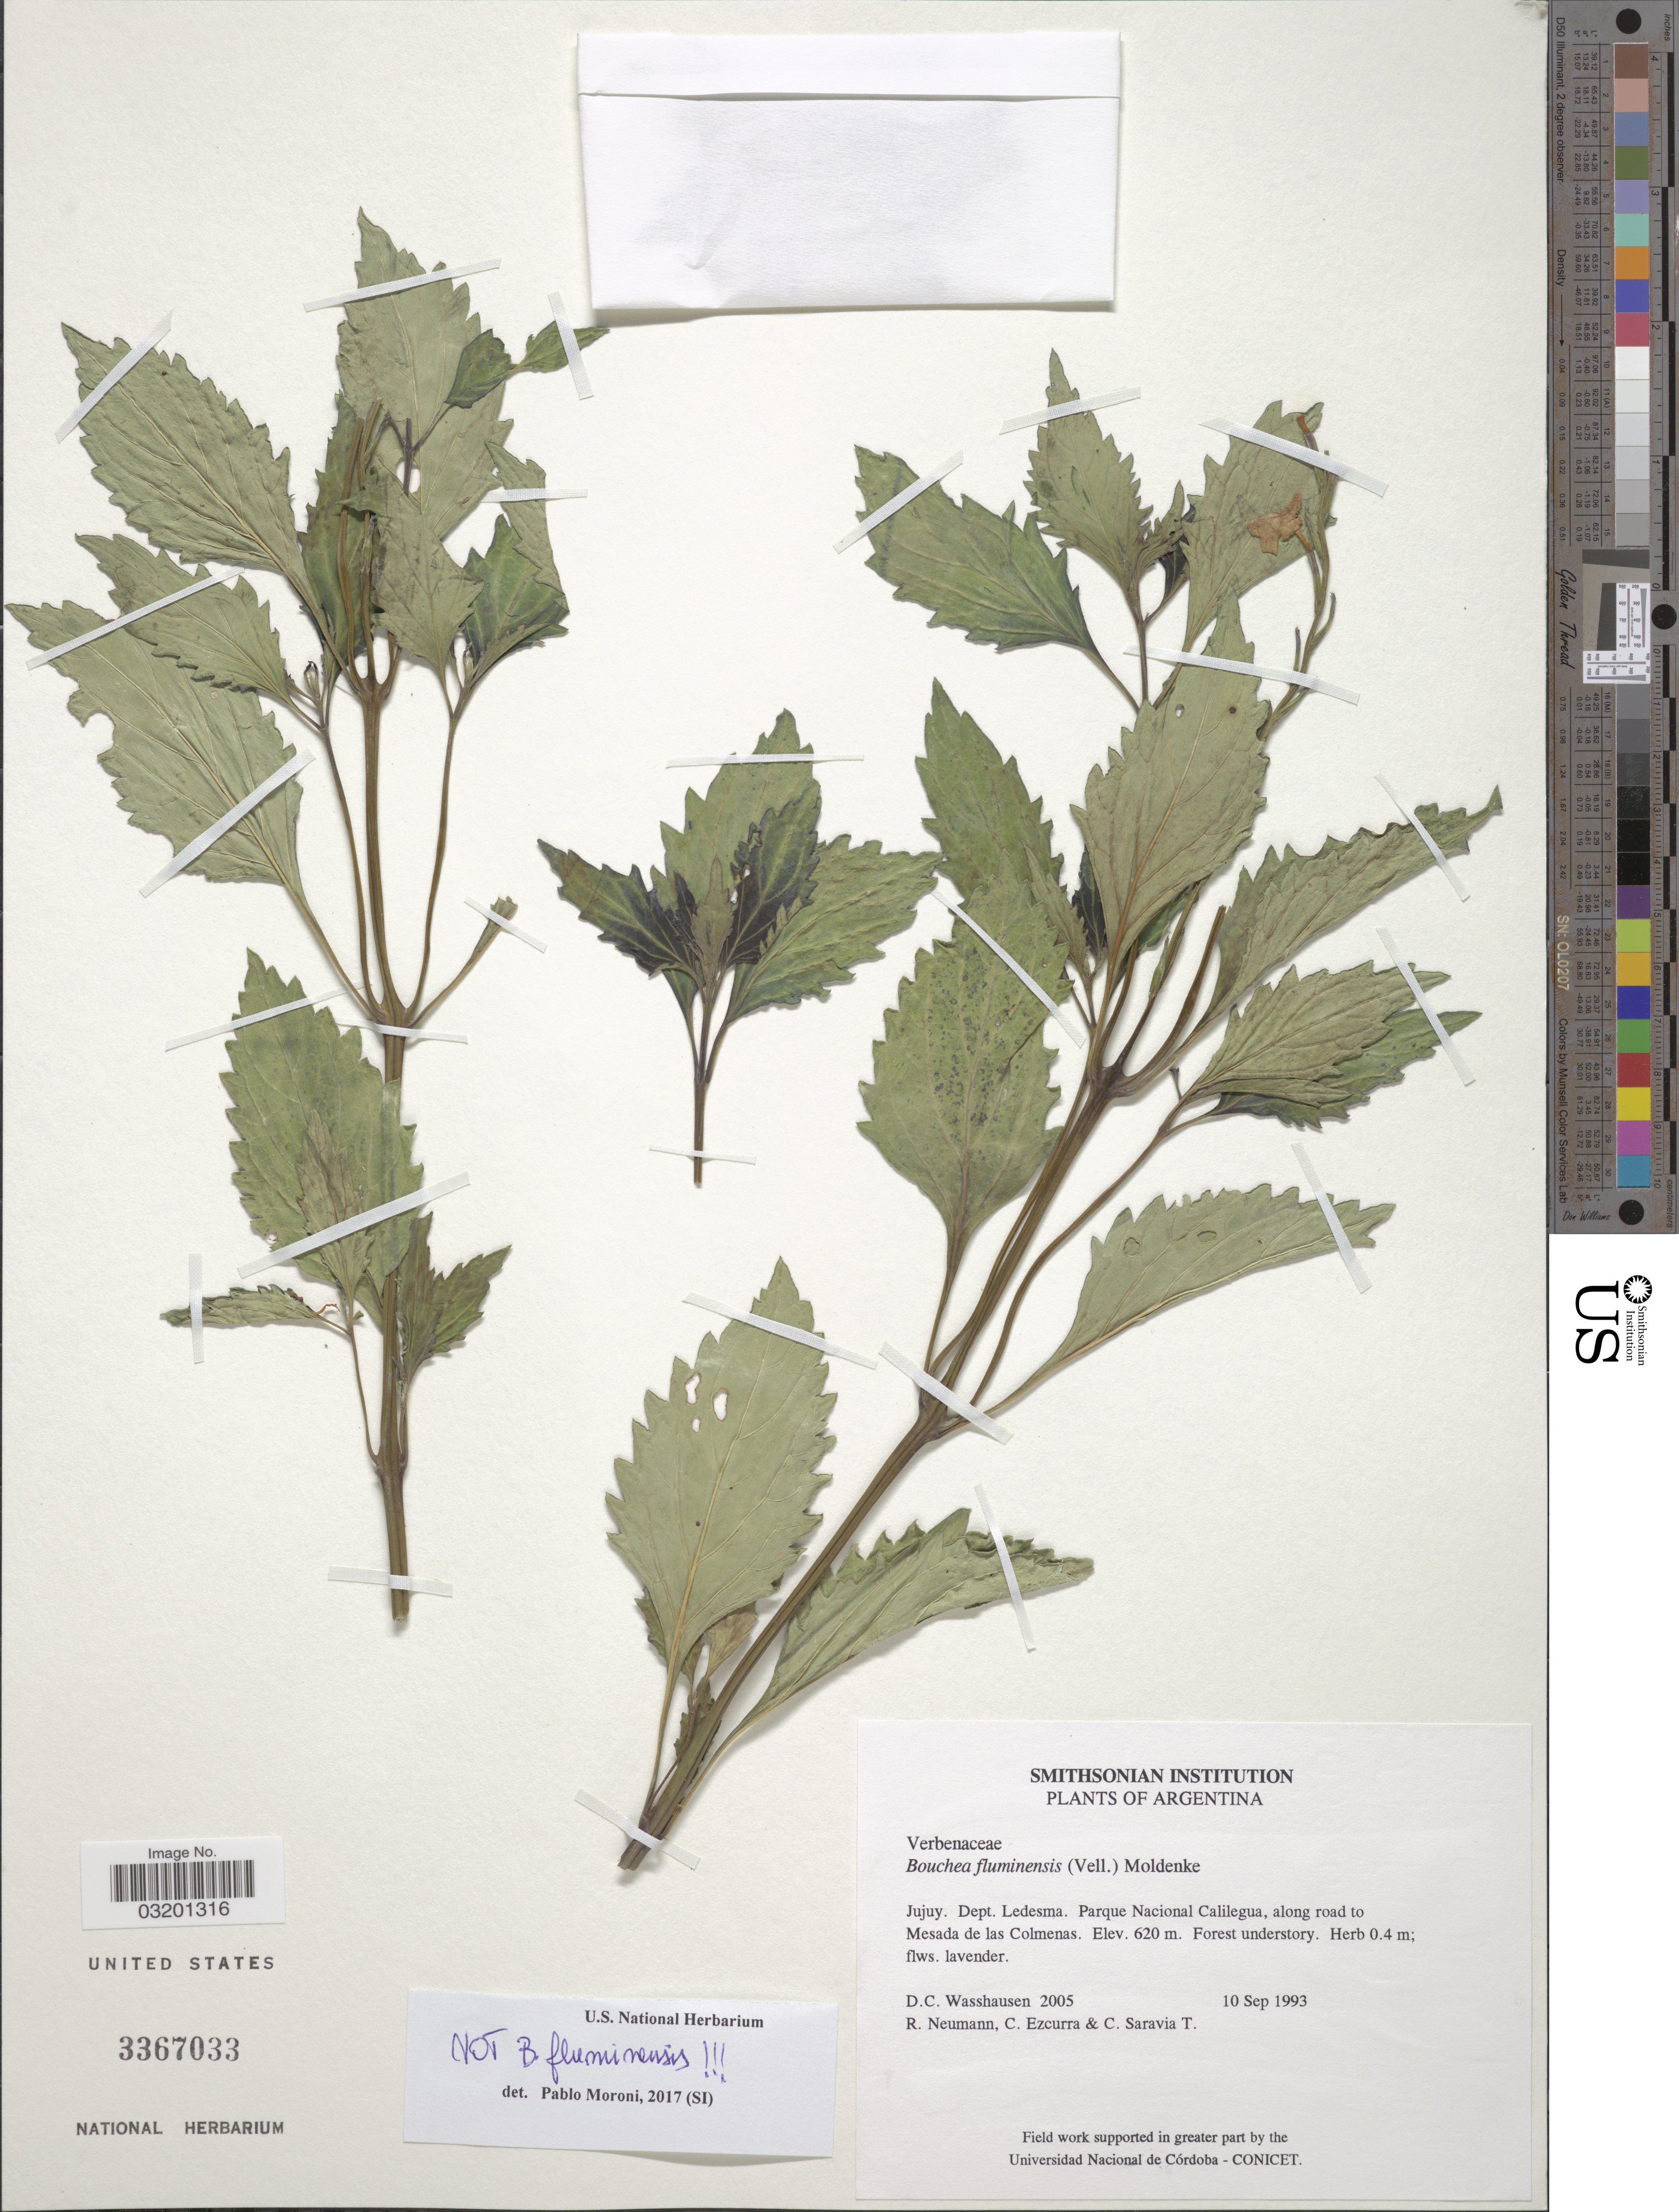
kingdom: Plantae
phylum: Tracheophyta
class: Magnoliopsida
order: Lamiales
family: Verbenaceae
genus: Bouchea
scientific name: Bouchea sp.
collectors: D. C. Wasshausen, R. Neumann, C. Ezcurra & C. Saravia T.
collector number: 2005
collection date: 1993-09-10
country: Argentina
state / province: Jujuy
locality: Dept. Ledesma. Parque Nacional Calilegua, along road to Mesada de las Colmenas.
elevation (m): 620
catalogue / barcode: US 3367033